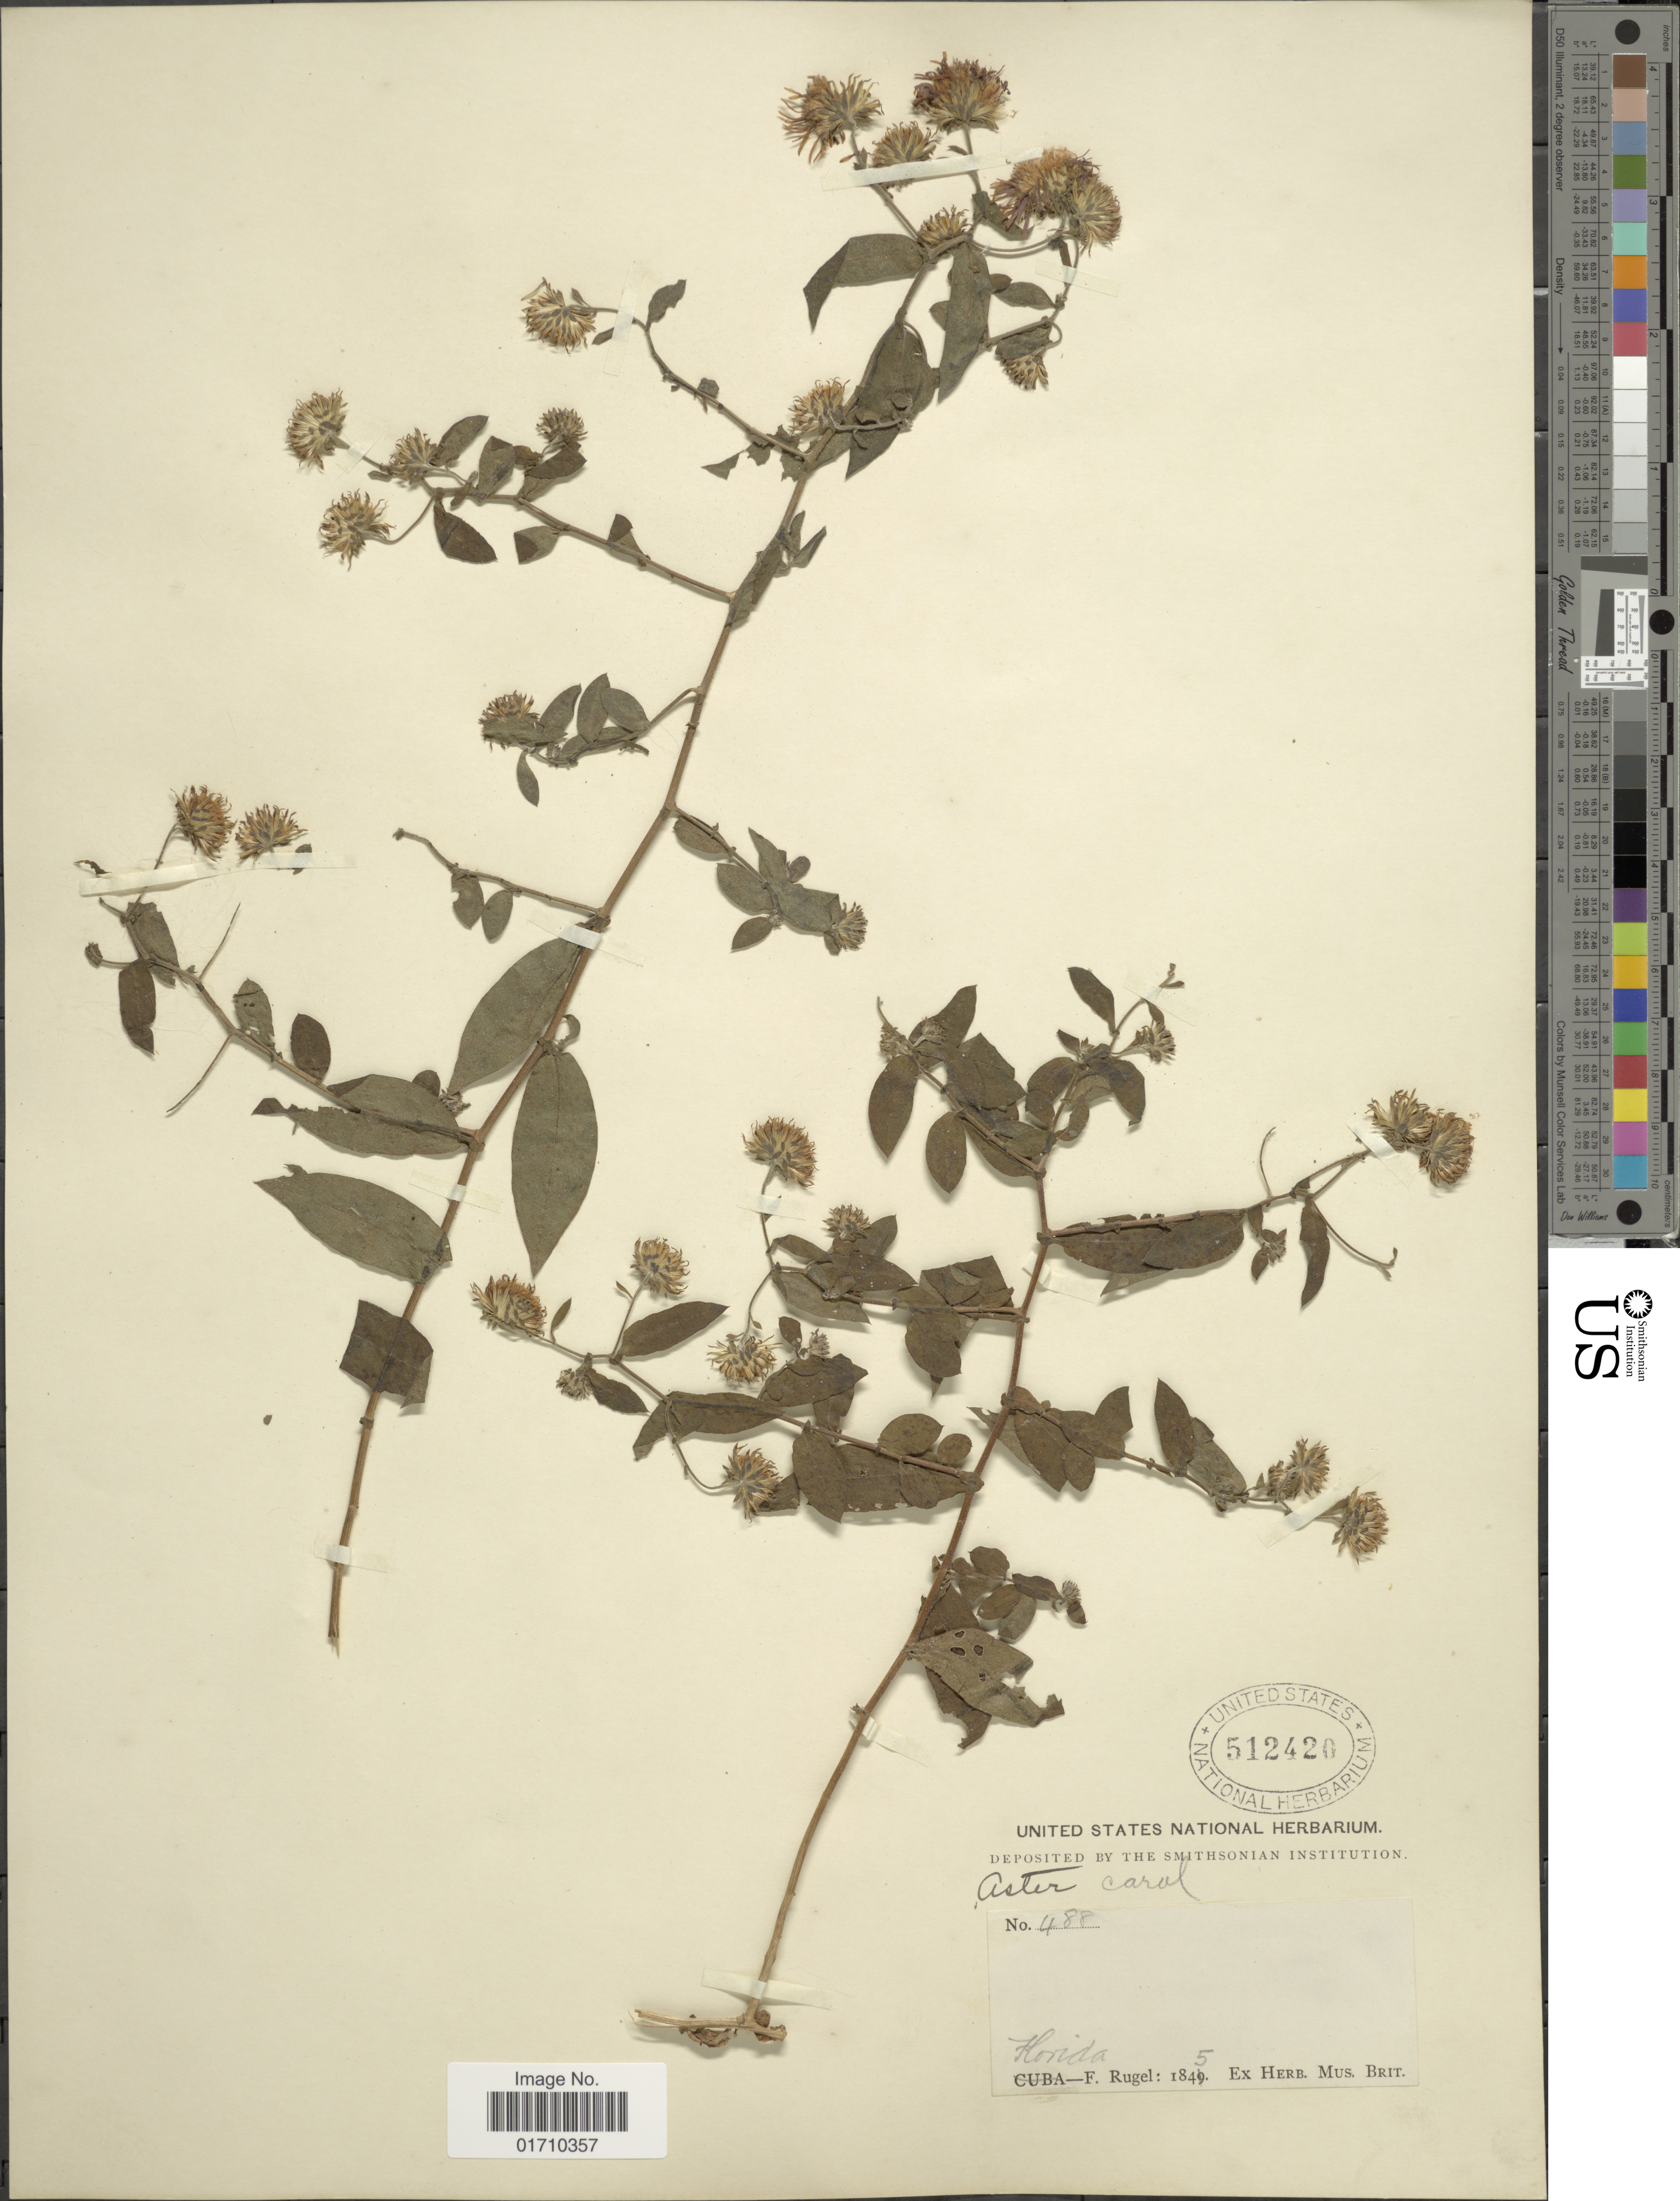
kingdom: Plantae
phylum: Tracheophyta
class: Magnoliopsida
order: Asterales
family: Asteraceae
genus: Ampelaster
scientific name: Ampelaster carolinianus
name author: (Walter) G.L. Nesom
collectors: F. Rugel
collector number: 488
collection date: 1845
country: United States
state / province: Florida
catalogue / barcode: US 512420